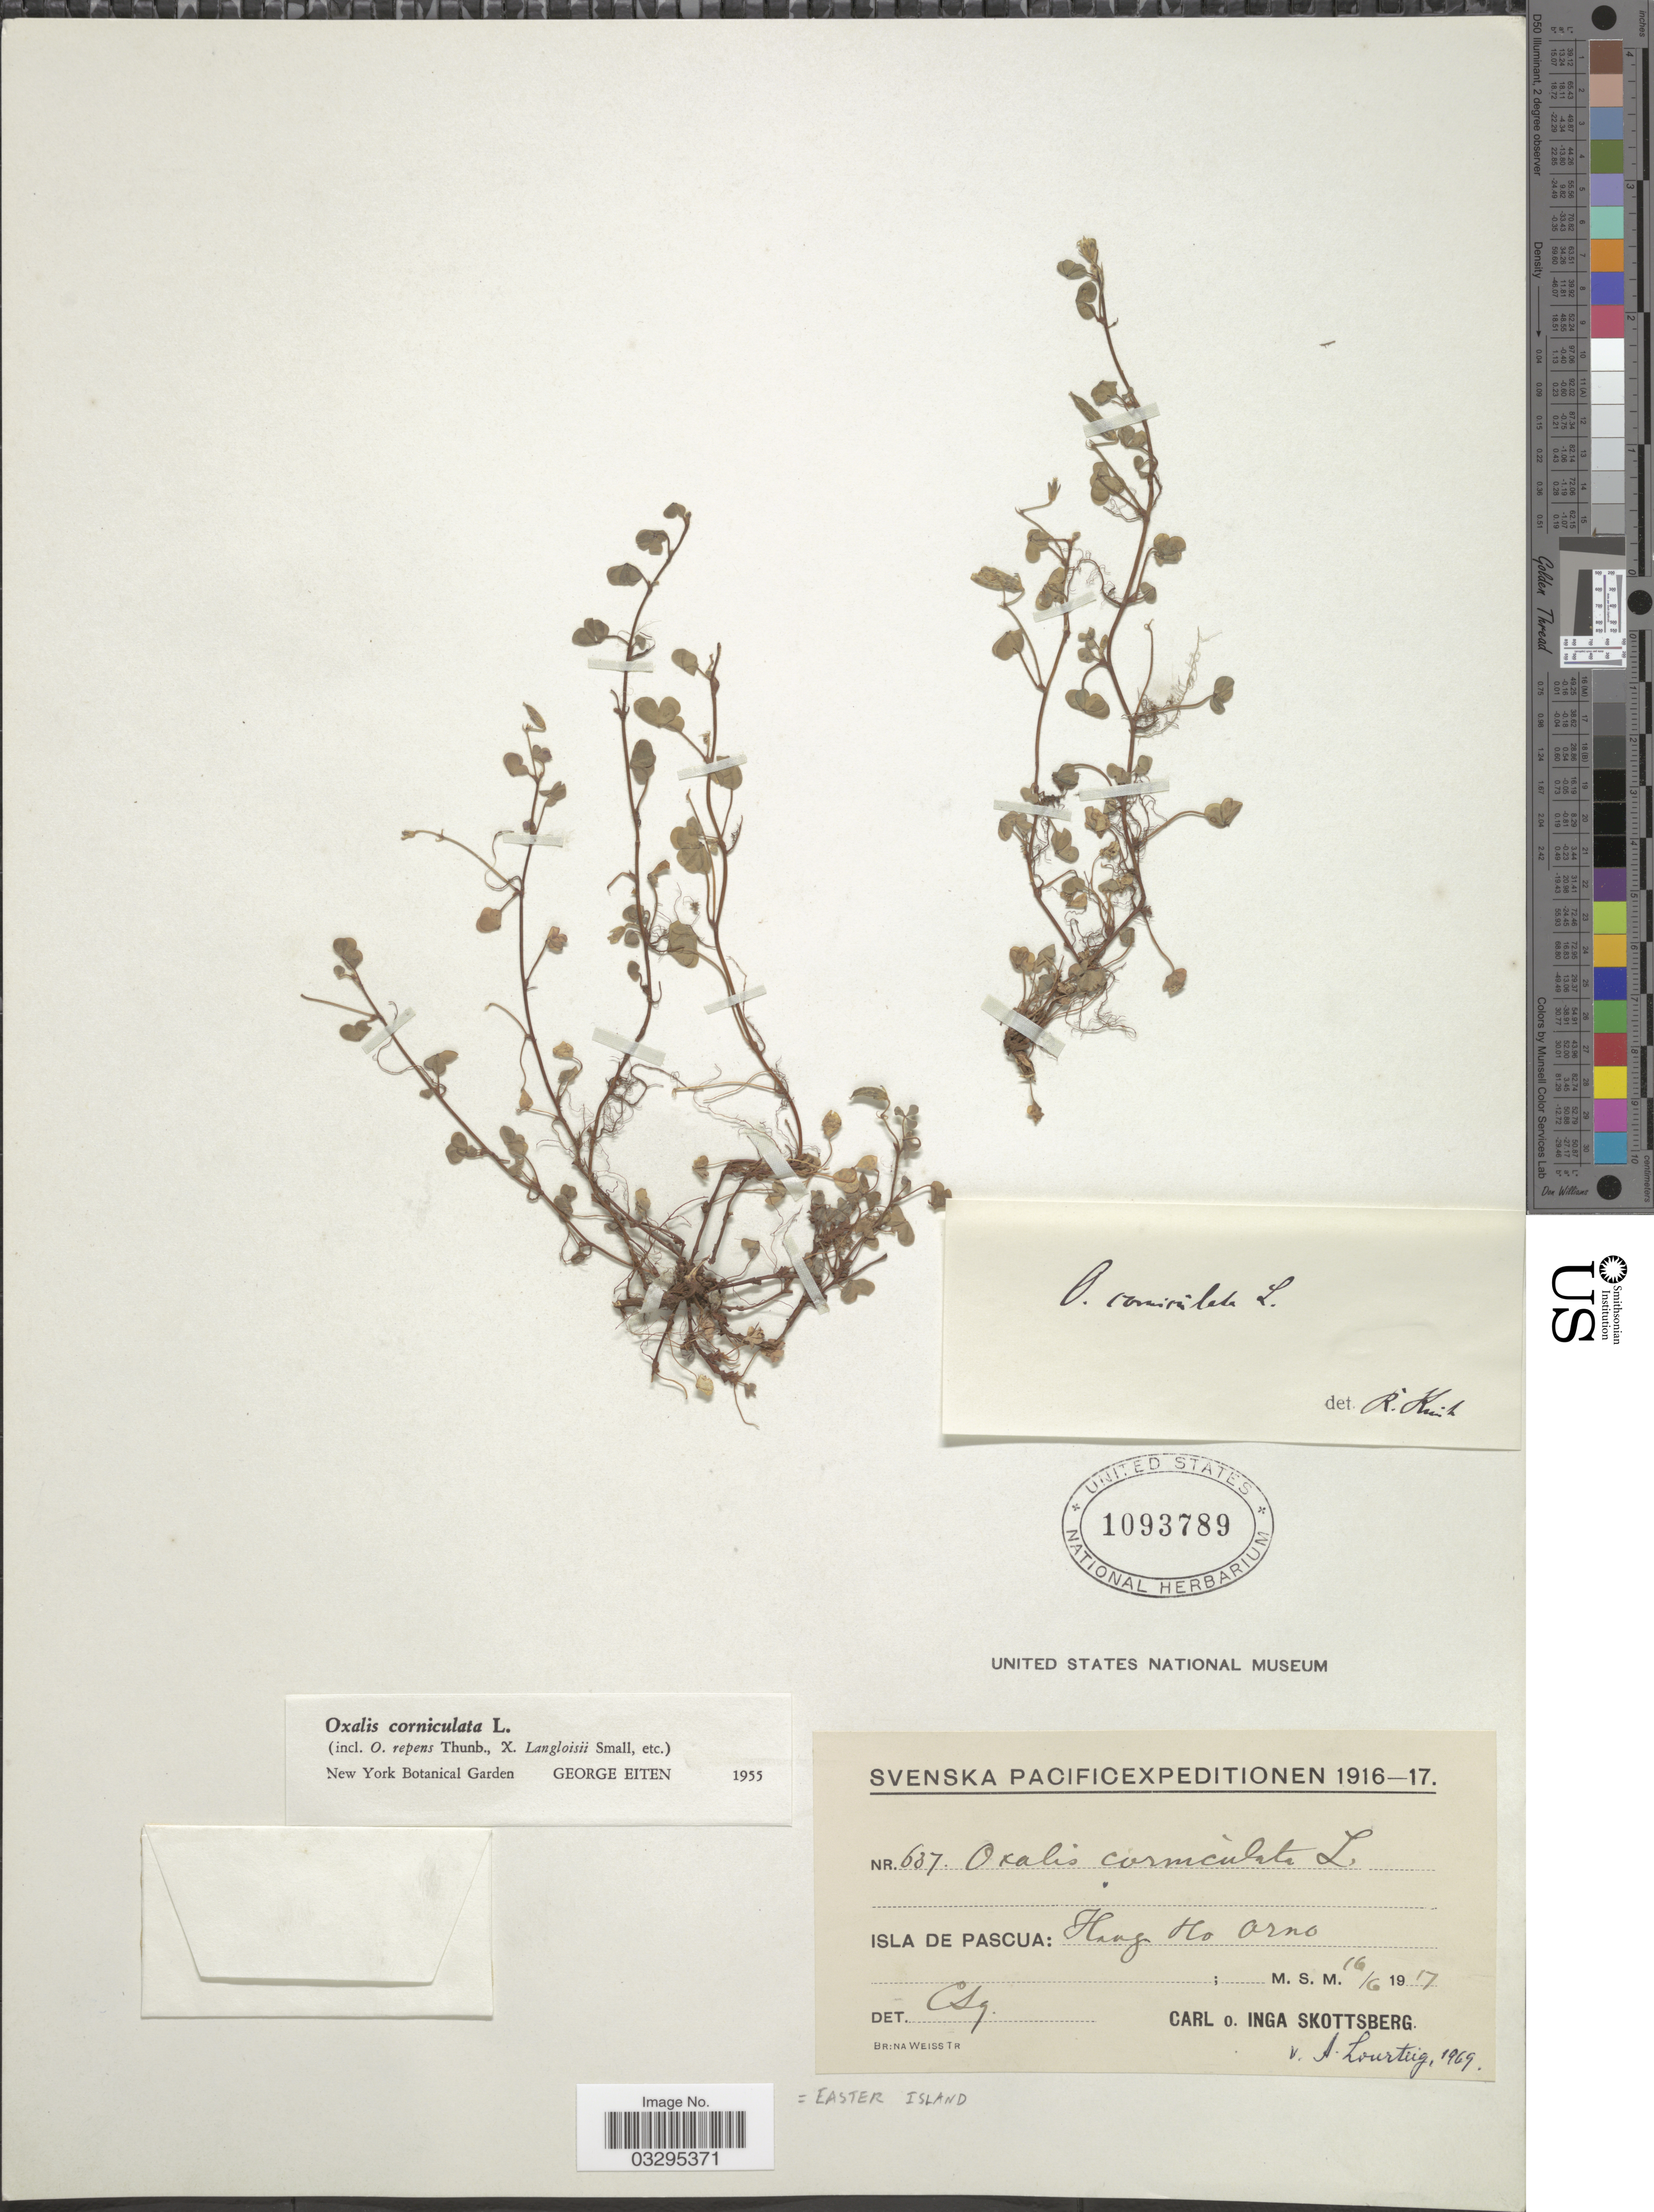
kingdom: Plantae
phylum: Tracheophyta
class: Magnoliopsida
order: Oxalidales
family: Oxalidaceae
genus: Oxalis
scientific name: Oxalis corniculata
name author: L.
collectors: C. Skottsberg & I. Skottsberg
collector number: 637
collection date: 1917-06-16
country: Chile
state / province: Valparaíso (V)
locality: Isla de Pascua: Hanga Ho Orno. Easter Island.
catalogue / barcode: US 1093789